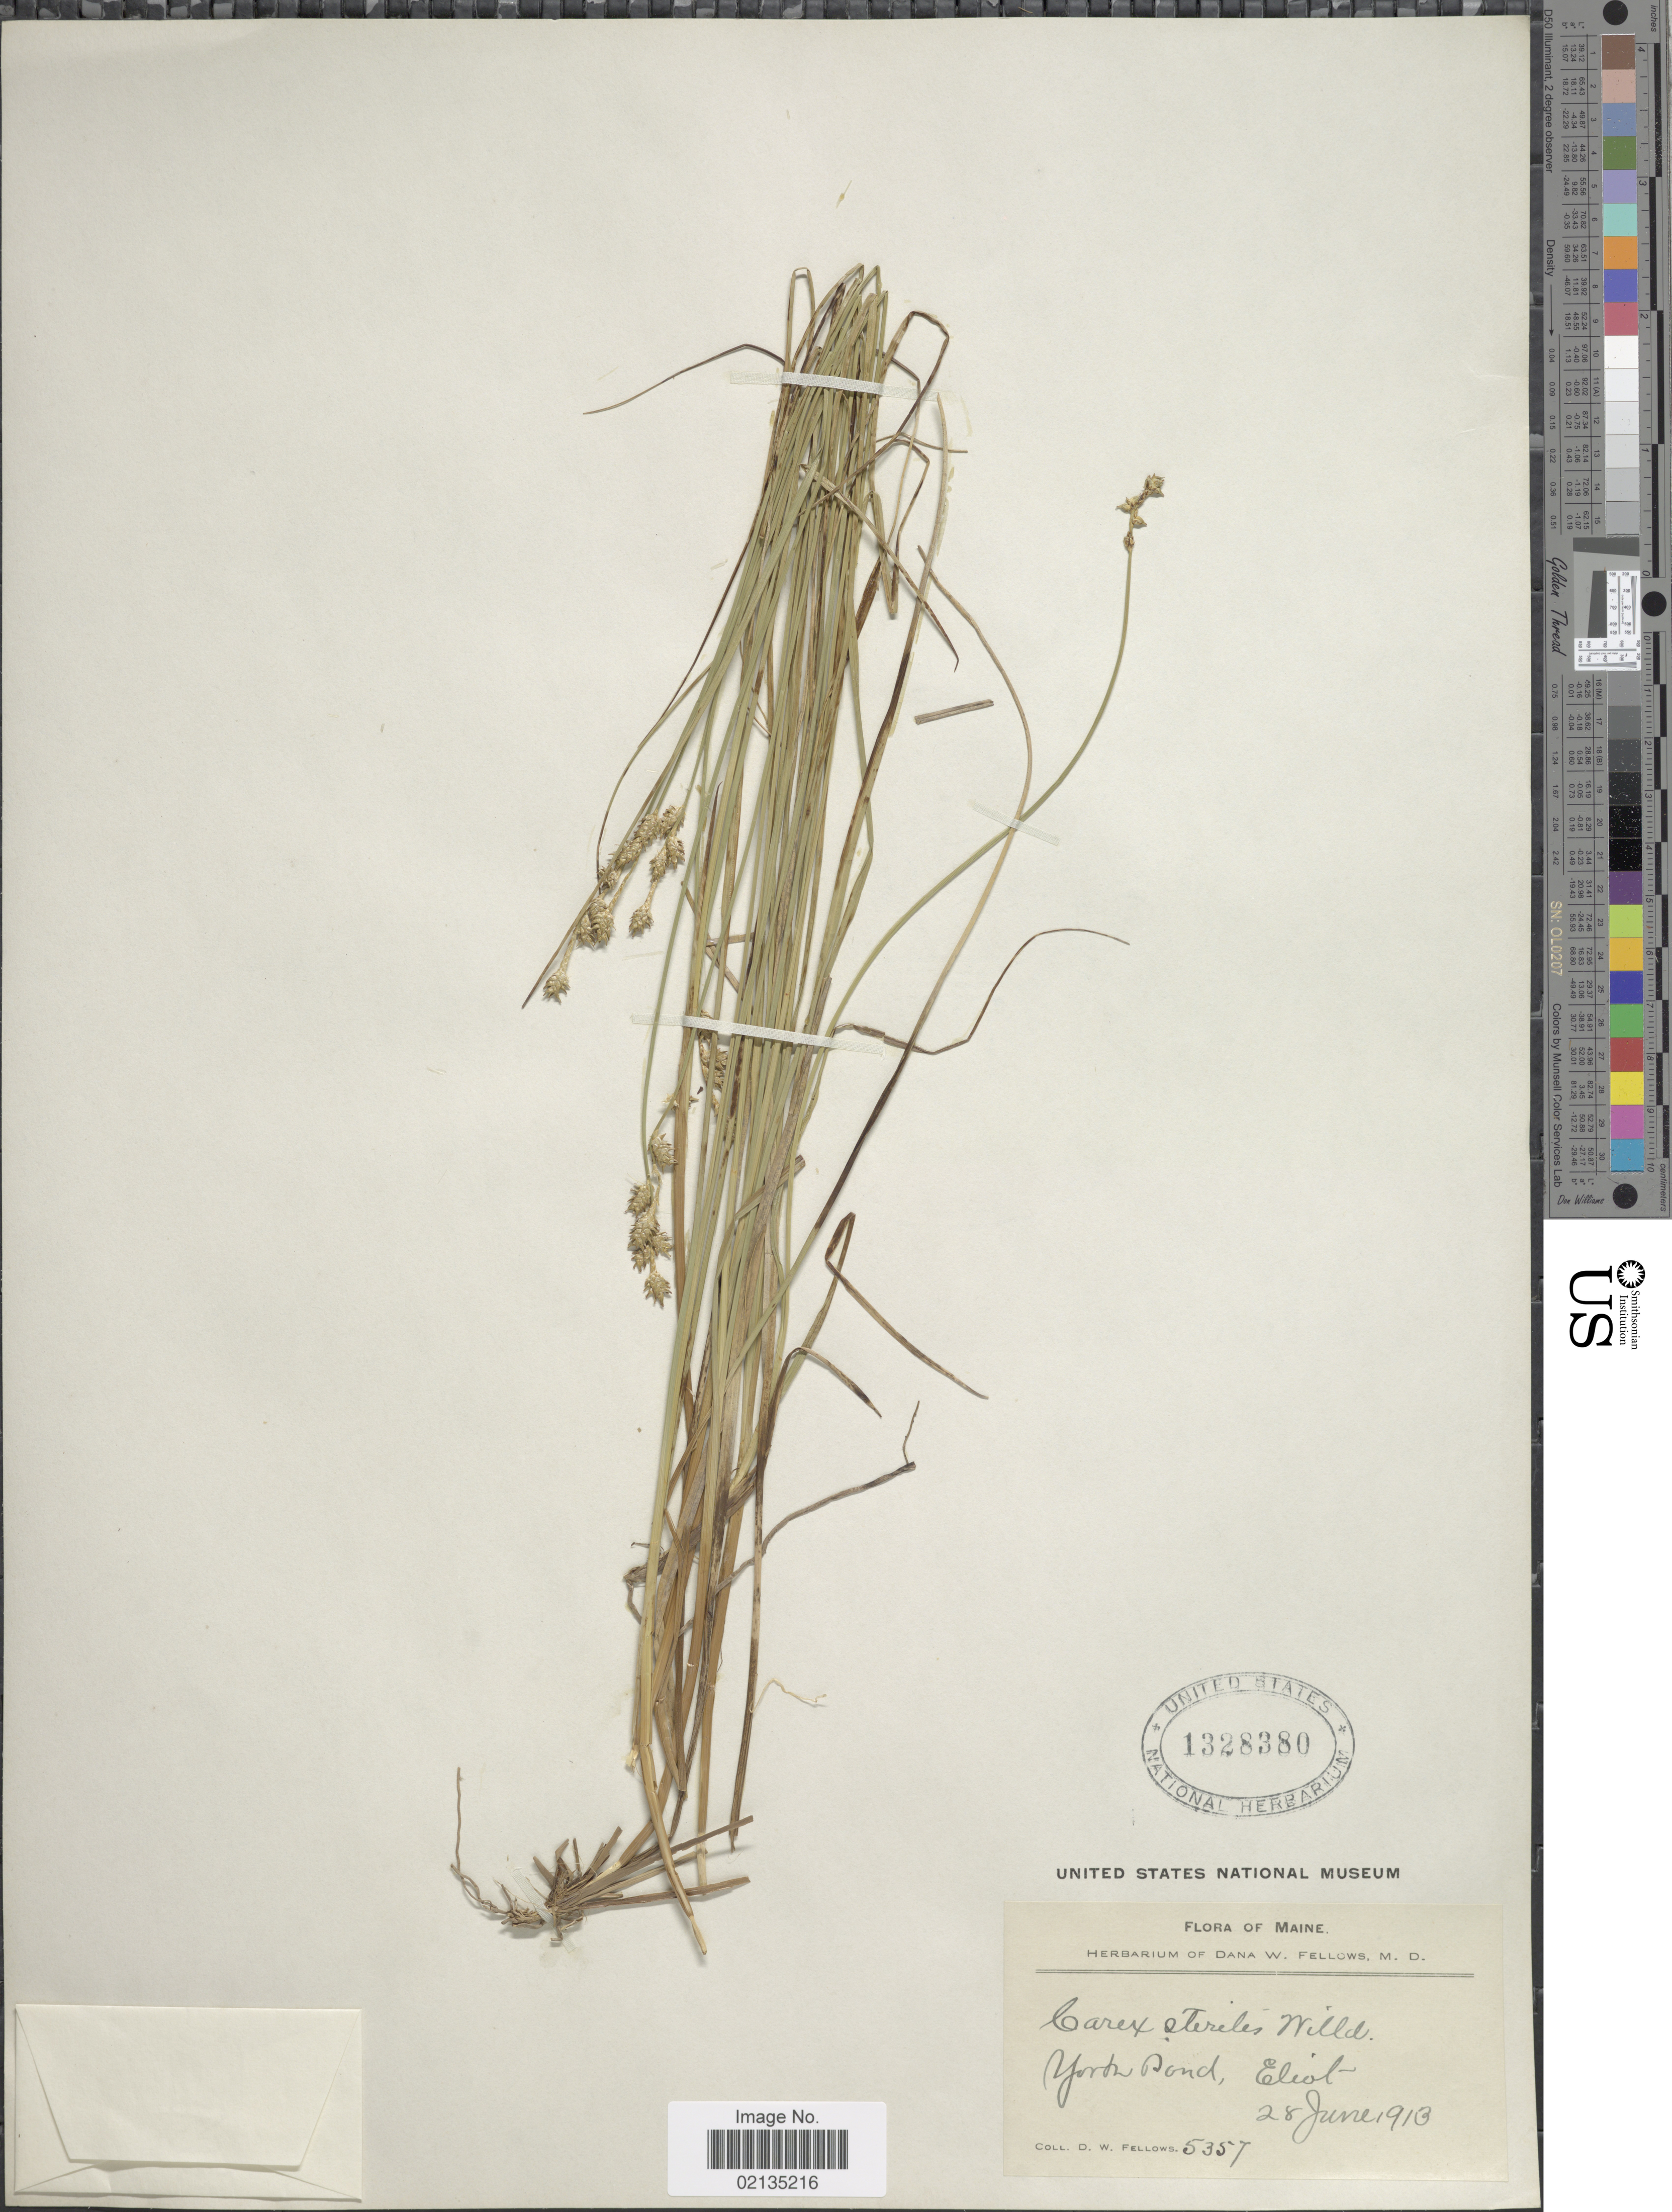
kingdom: Plantae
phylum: Tracheophyta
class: Liliopsida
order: Poales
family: Cyperaceae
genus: Carex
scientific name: Carex sterilis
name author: Willd.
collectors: D. W. Fellows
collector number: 5357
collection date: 1913-06-28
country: United States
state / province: Maine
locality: Maine, York Pond, Eliot.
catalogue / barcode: US 1328380